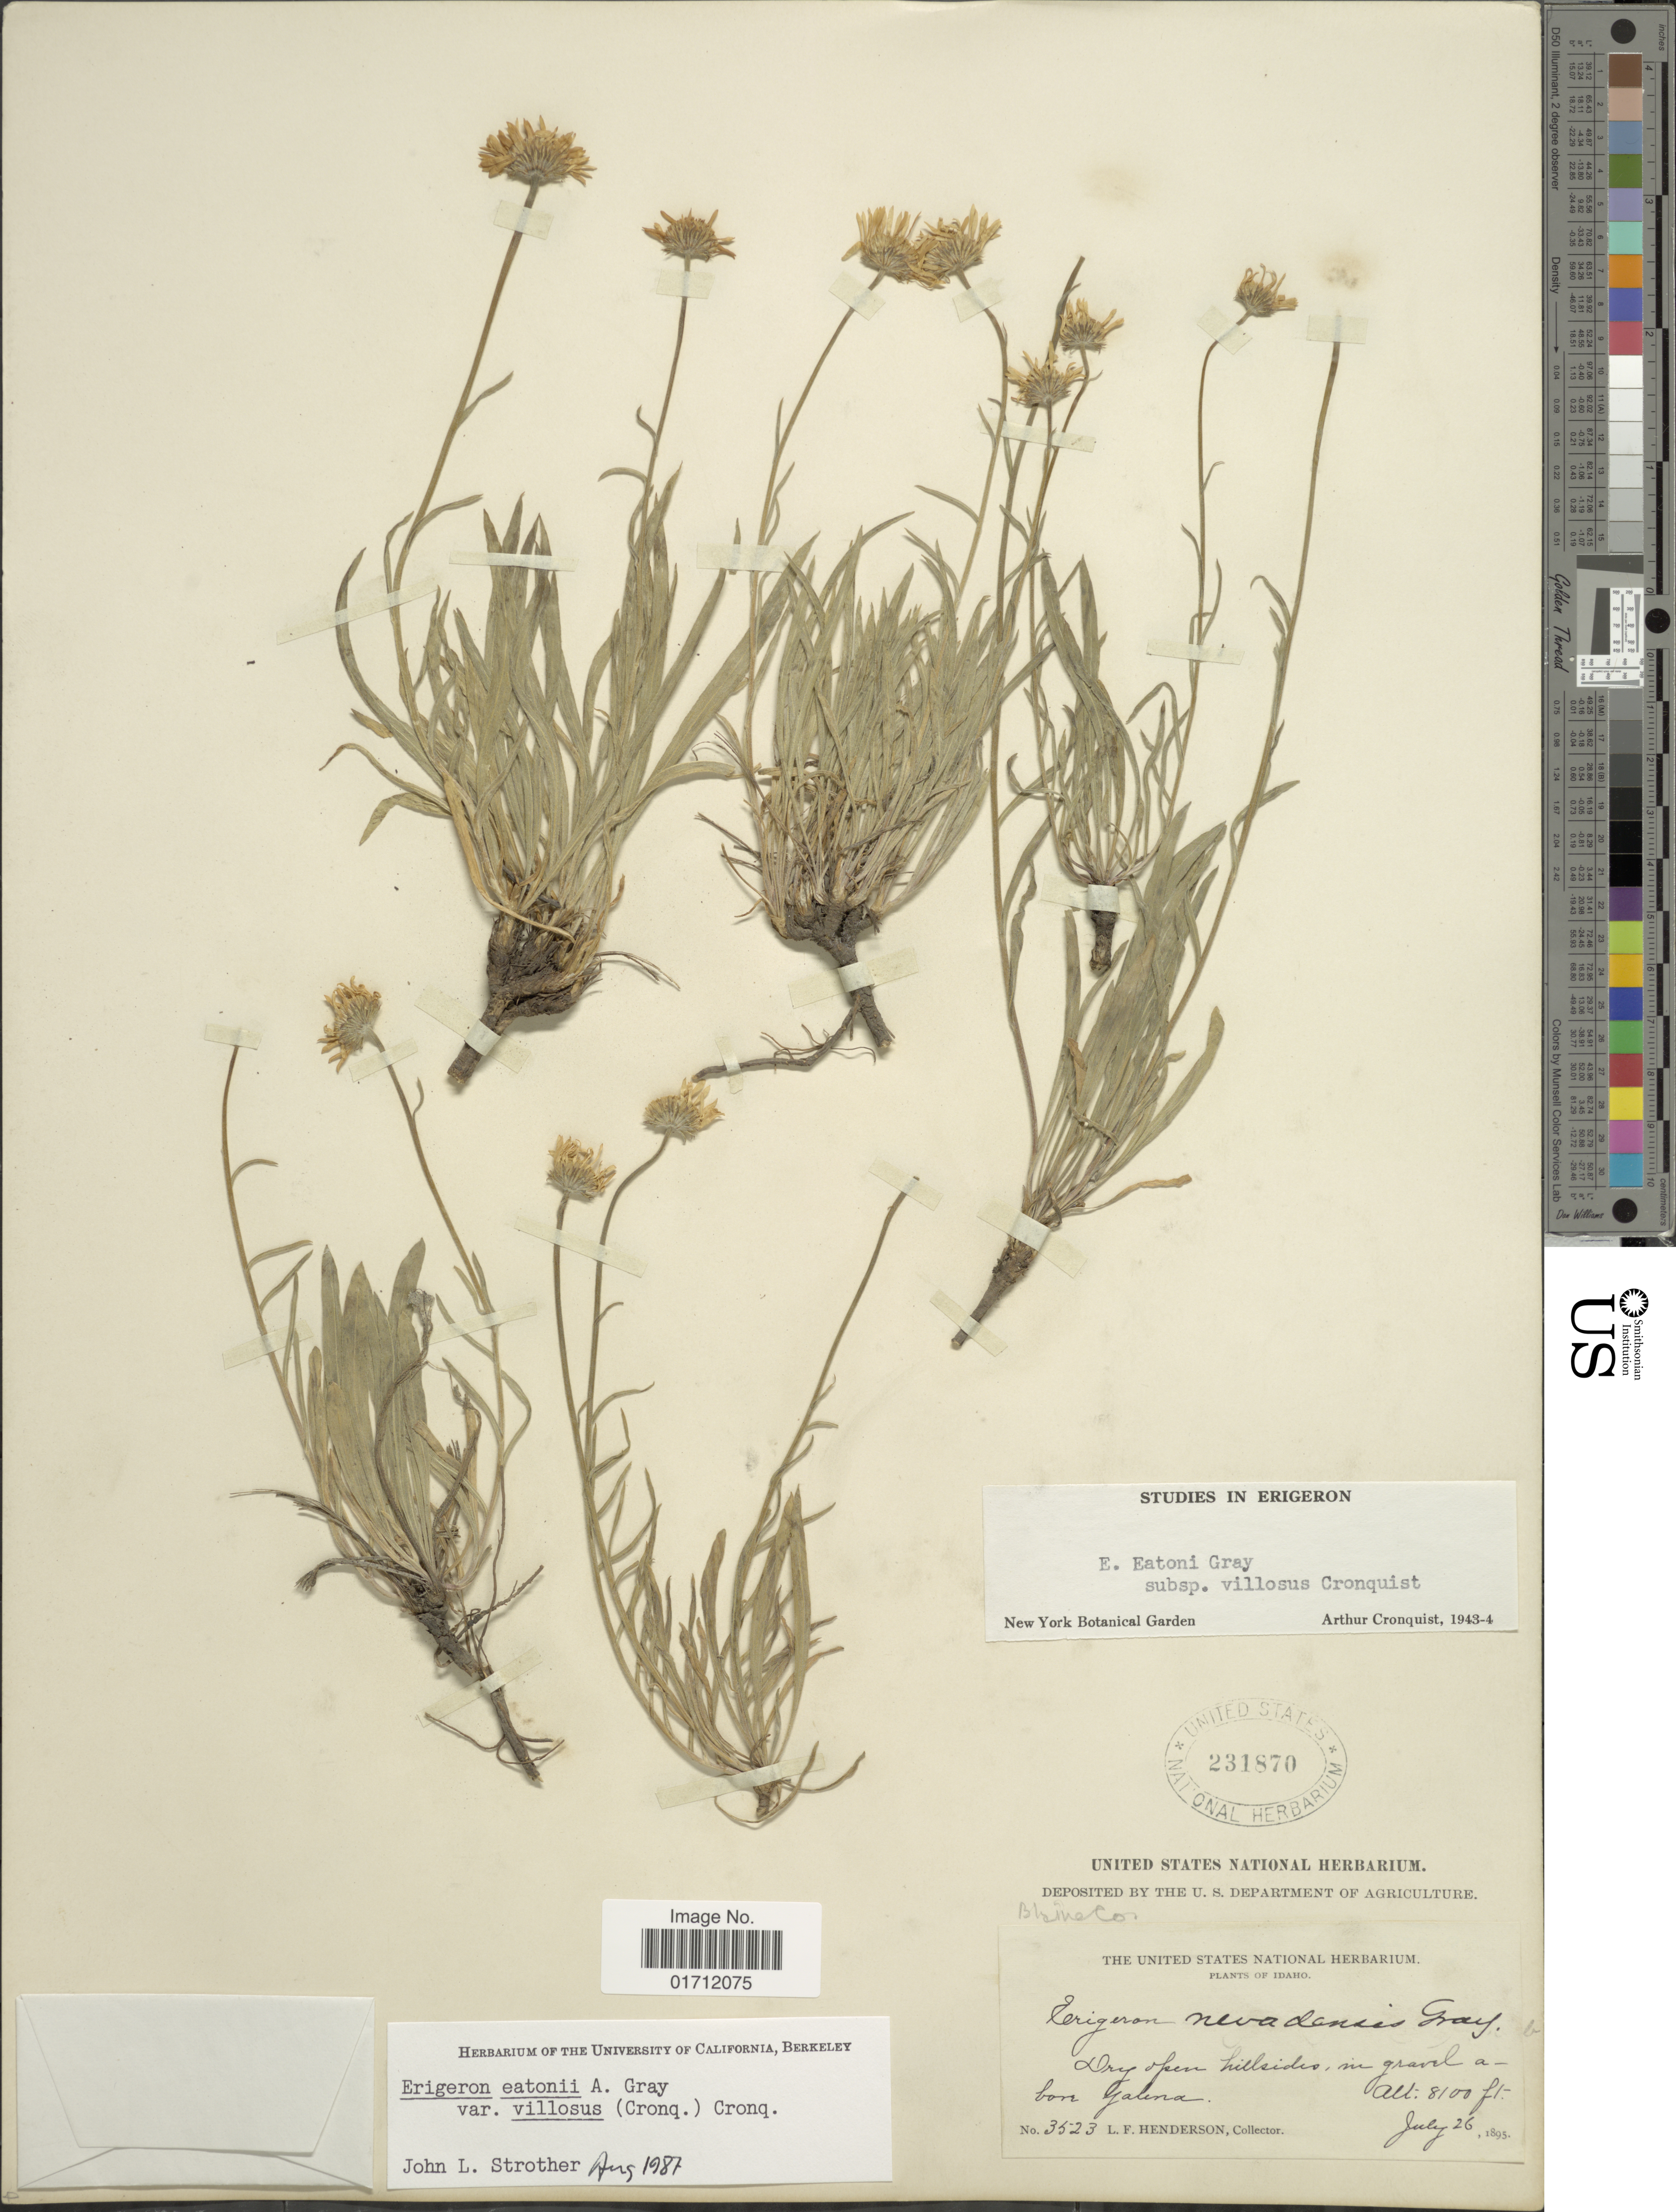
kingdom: Plantae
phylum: Tracheophyta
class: Magnoliopsida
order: Asterales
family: Asteraceae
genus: Erigeron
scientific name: Erigeron eatonii var. villosus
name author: (Cronq.) Cronq.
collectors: L. Henderson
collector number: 3523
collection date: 1895-07-26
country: United States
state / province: Idaho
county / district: Blaine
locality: Galena.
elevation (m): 2469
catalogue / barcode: US 231870